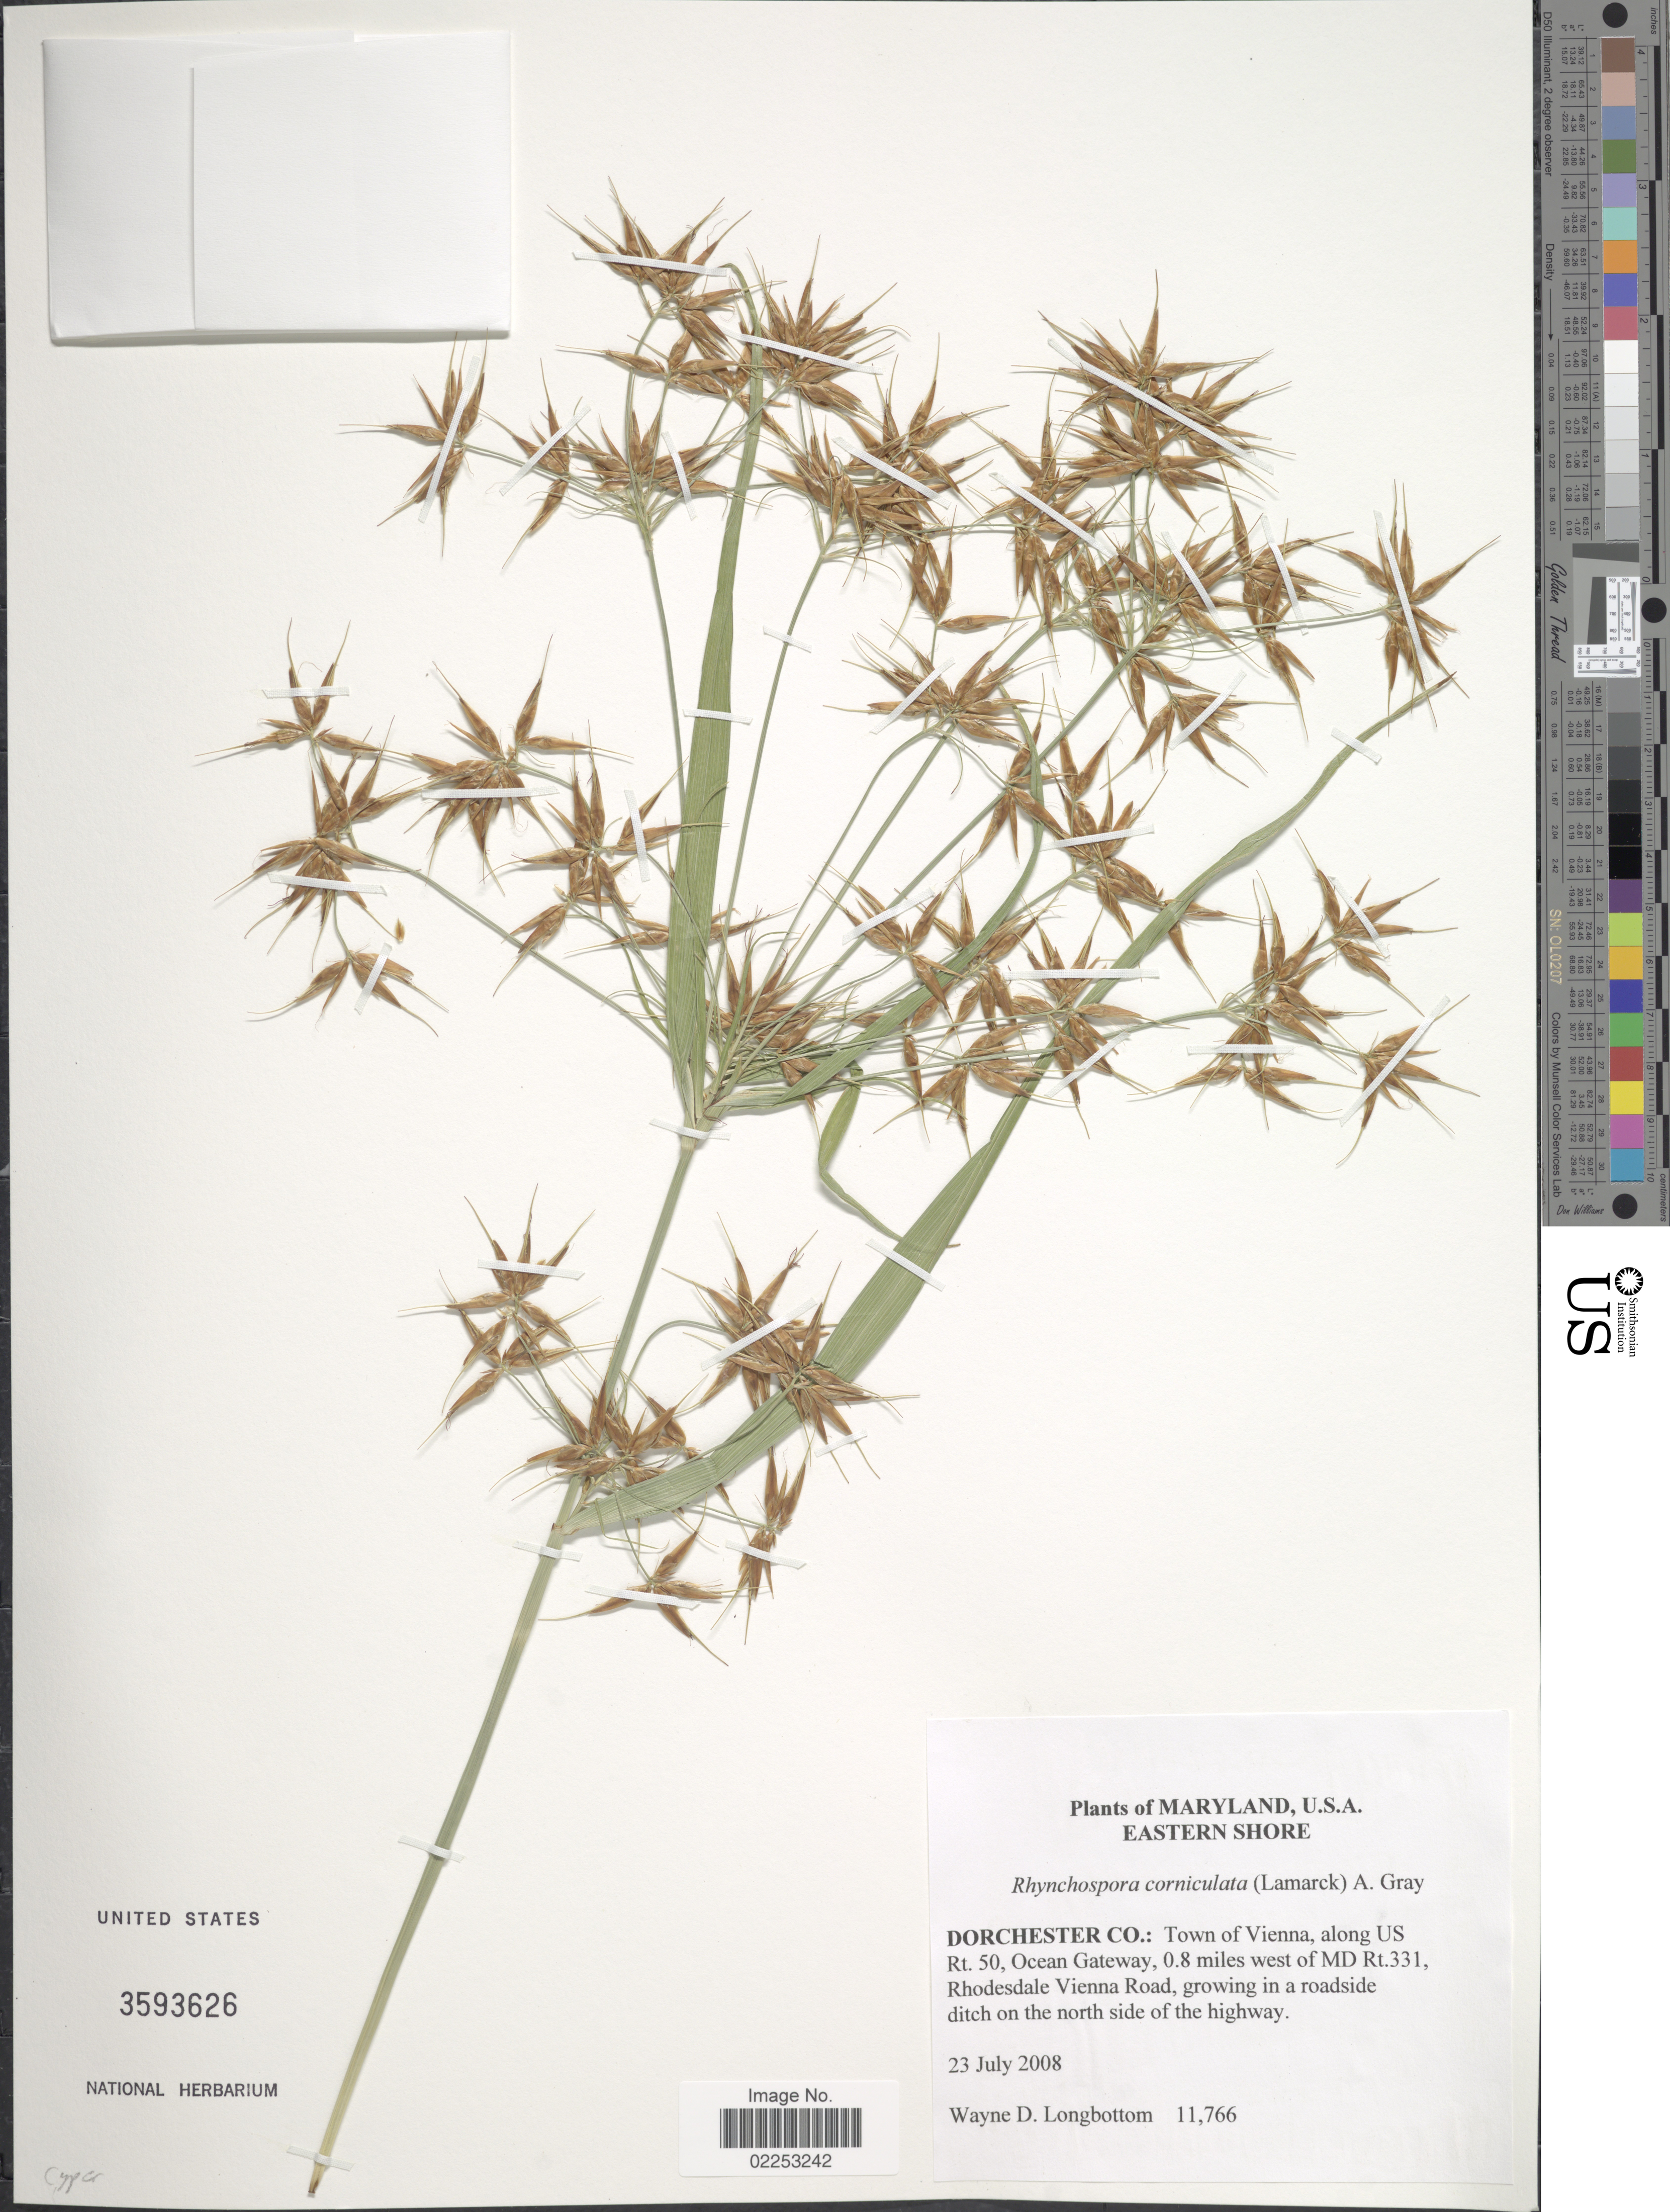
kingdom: Plantae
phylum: Tracheophyta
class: Liliopsida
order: Poales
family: Cyperaceae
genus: Rhynchospora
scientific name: Rhynchospora corniculata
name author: (Lam.) A. Gray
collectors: W. D. Longbottom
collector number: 11766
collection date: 2008-07-23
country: United States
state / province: Maryland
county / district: Dorchester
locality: Eastern Shore. Dorchester Co.: Town of Vienna, along US Rt. 50, Ocean Gateway, 0.8 miles west of MD Rt. 331, Rhodesdale Vienna Road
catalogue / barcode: US 3593626